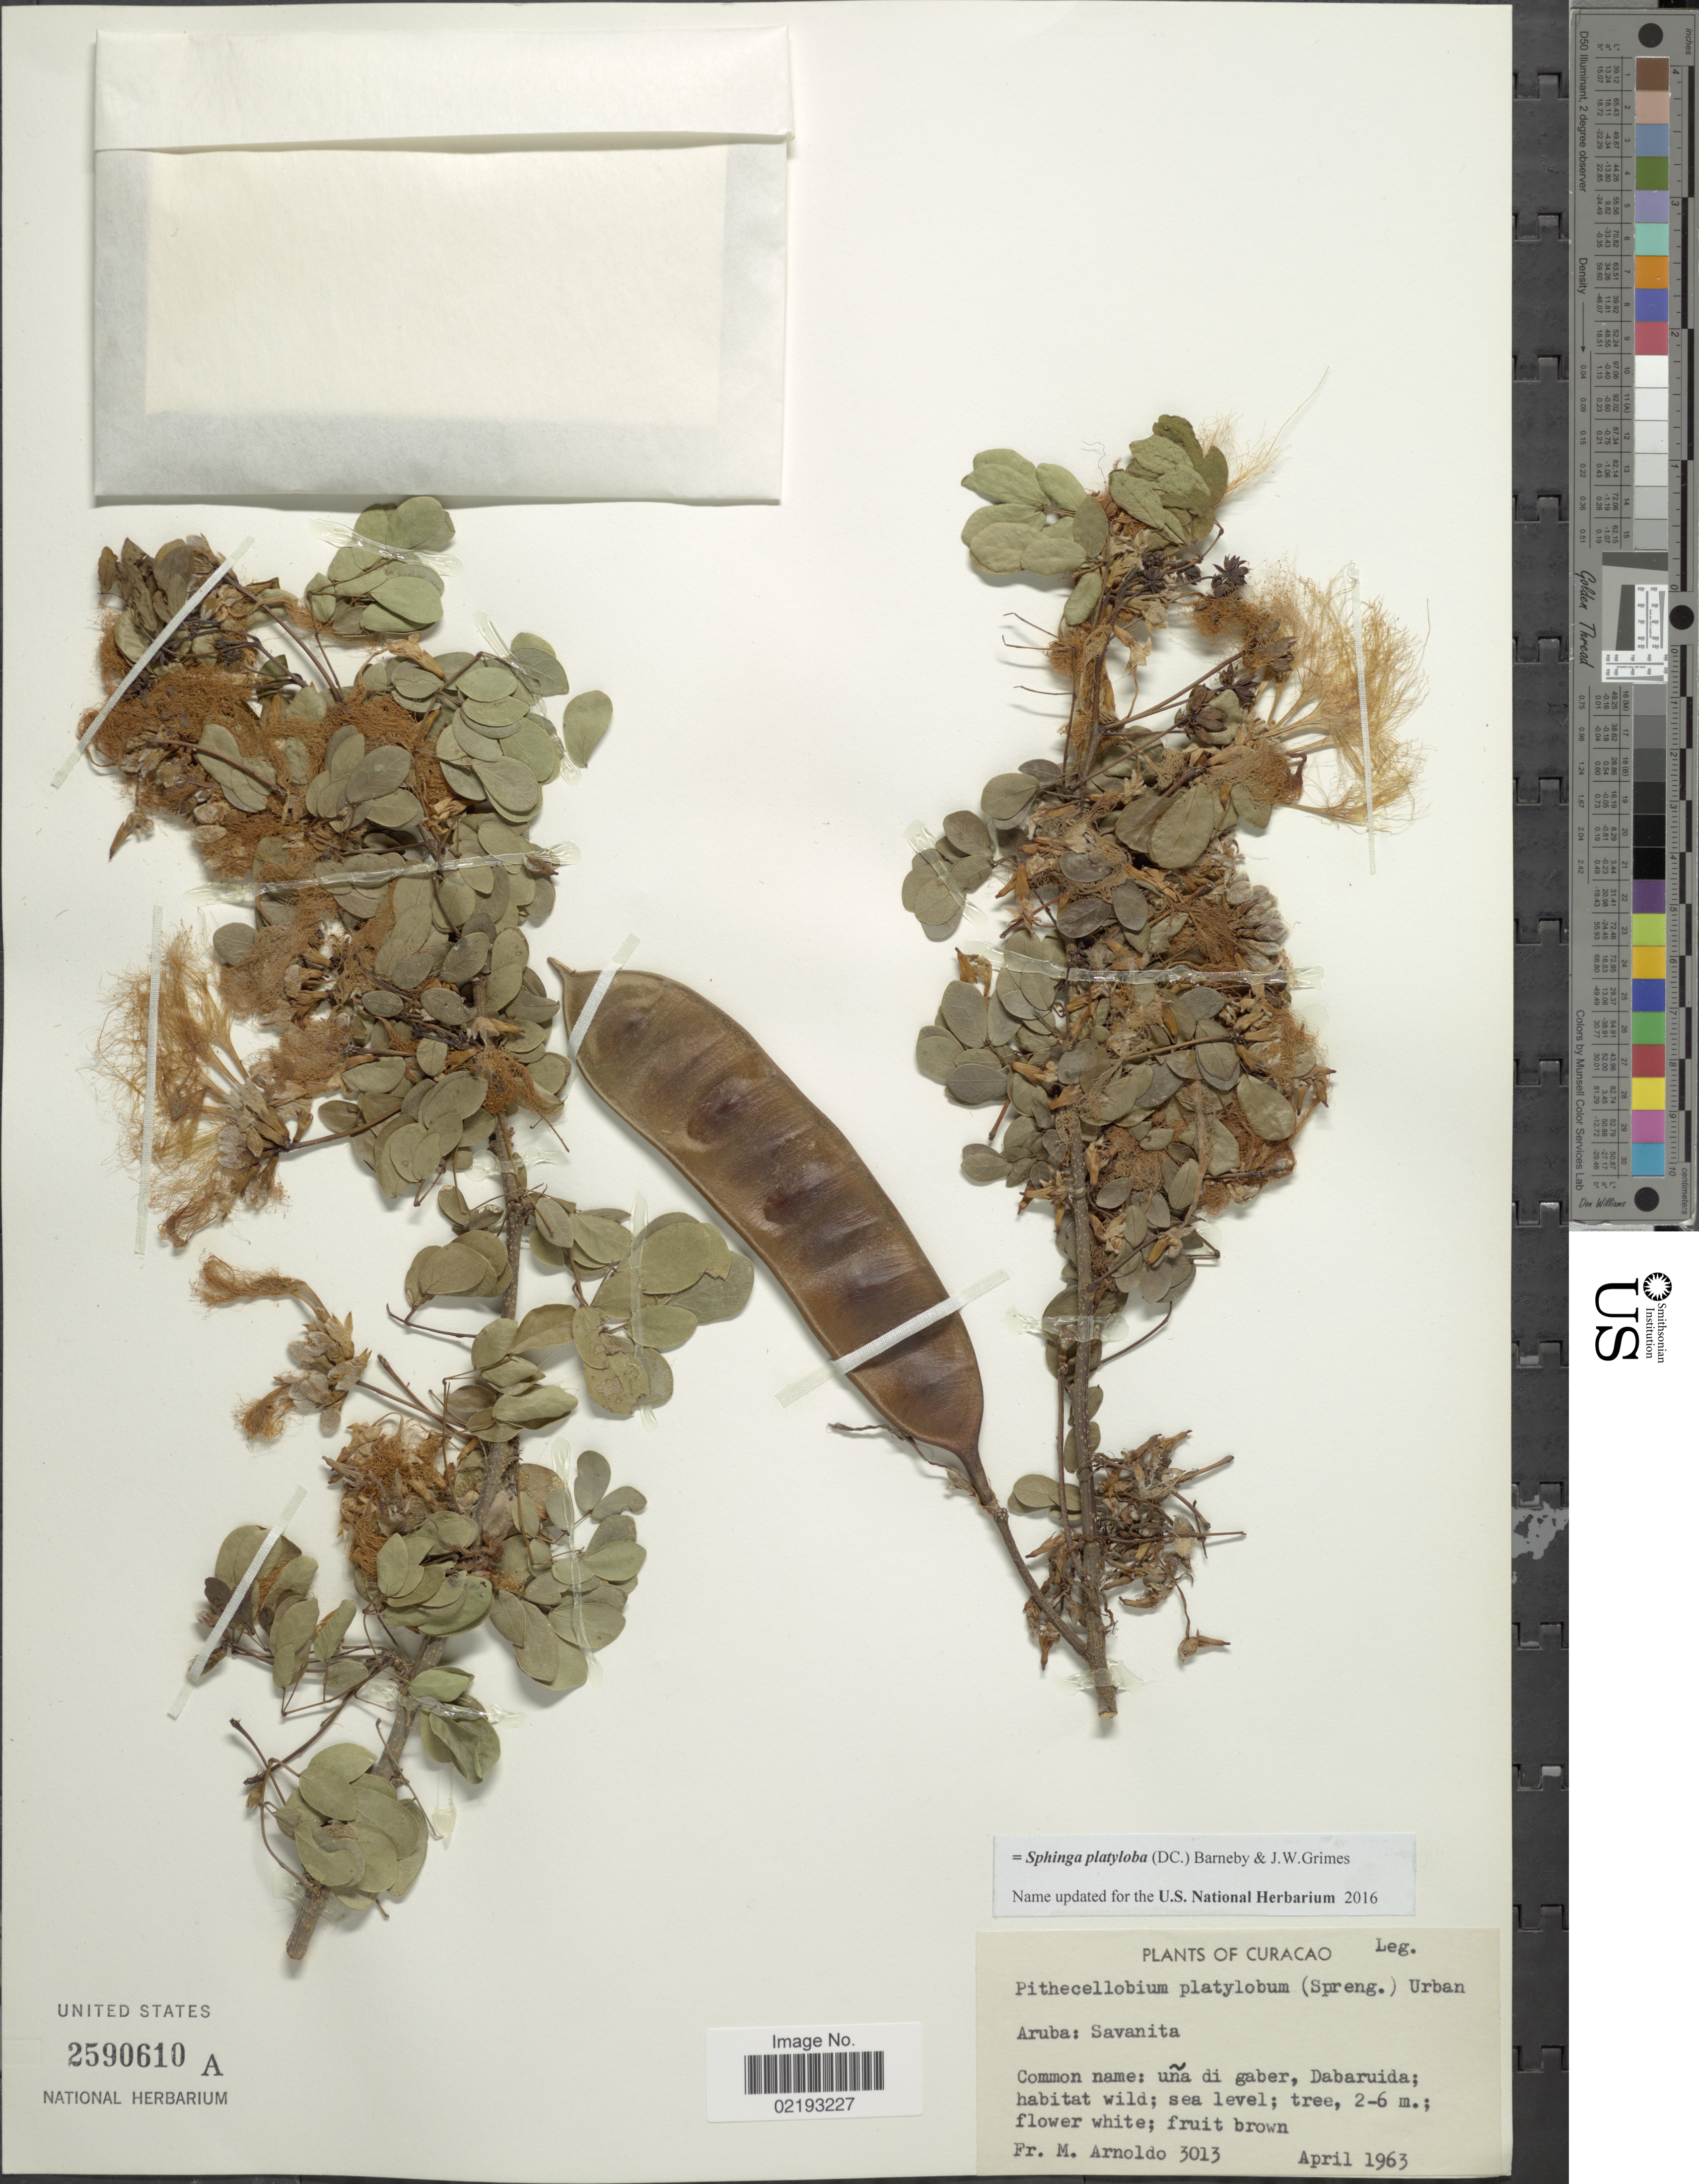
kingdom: Plantae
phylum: Tracheophyta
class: Magnoliopsida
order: Fabales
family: Fabaceae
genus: Sphinga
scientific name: Sphinga platyloba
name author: (DC.) Barneby & J.W. Grimes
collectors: N. Arnoldo-Broeders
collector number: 3013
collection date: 1963-04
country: Aruba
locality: Curacao, Savanita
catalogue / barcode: US 2590610